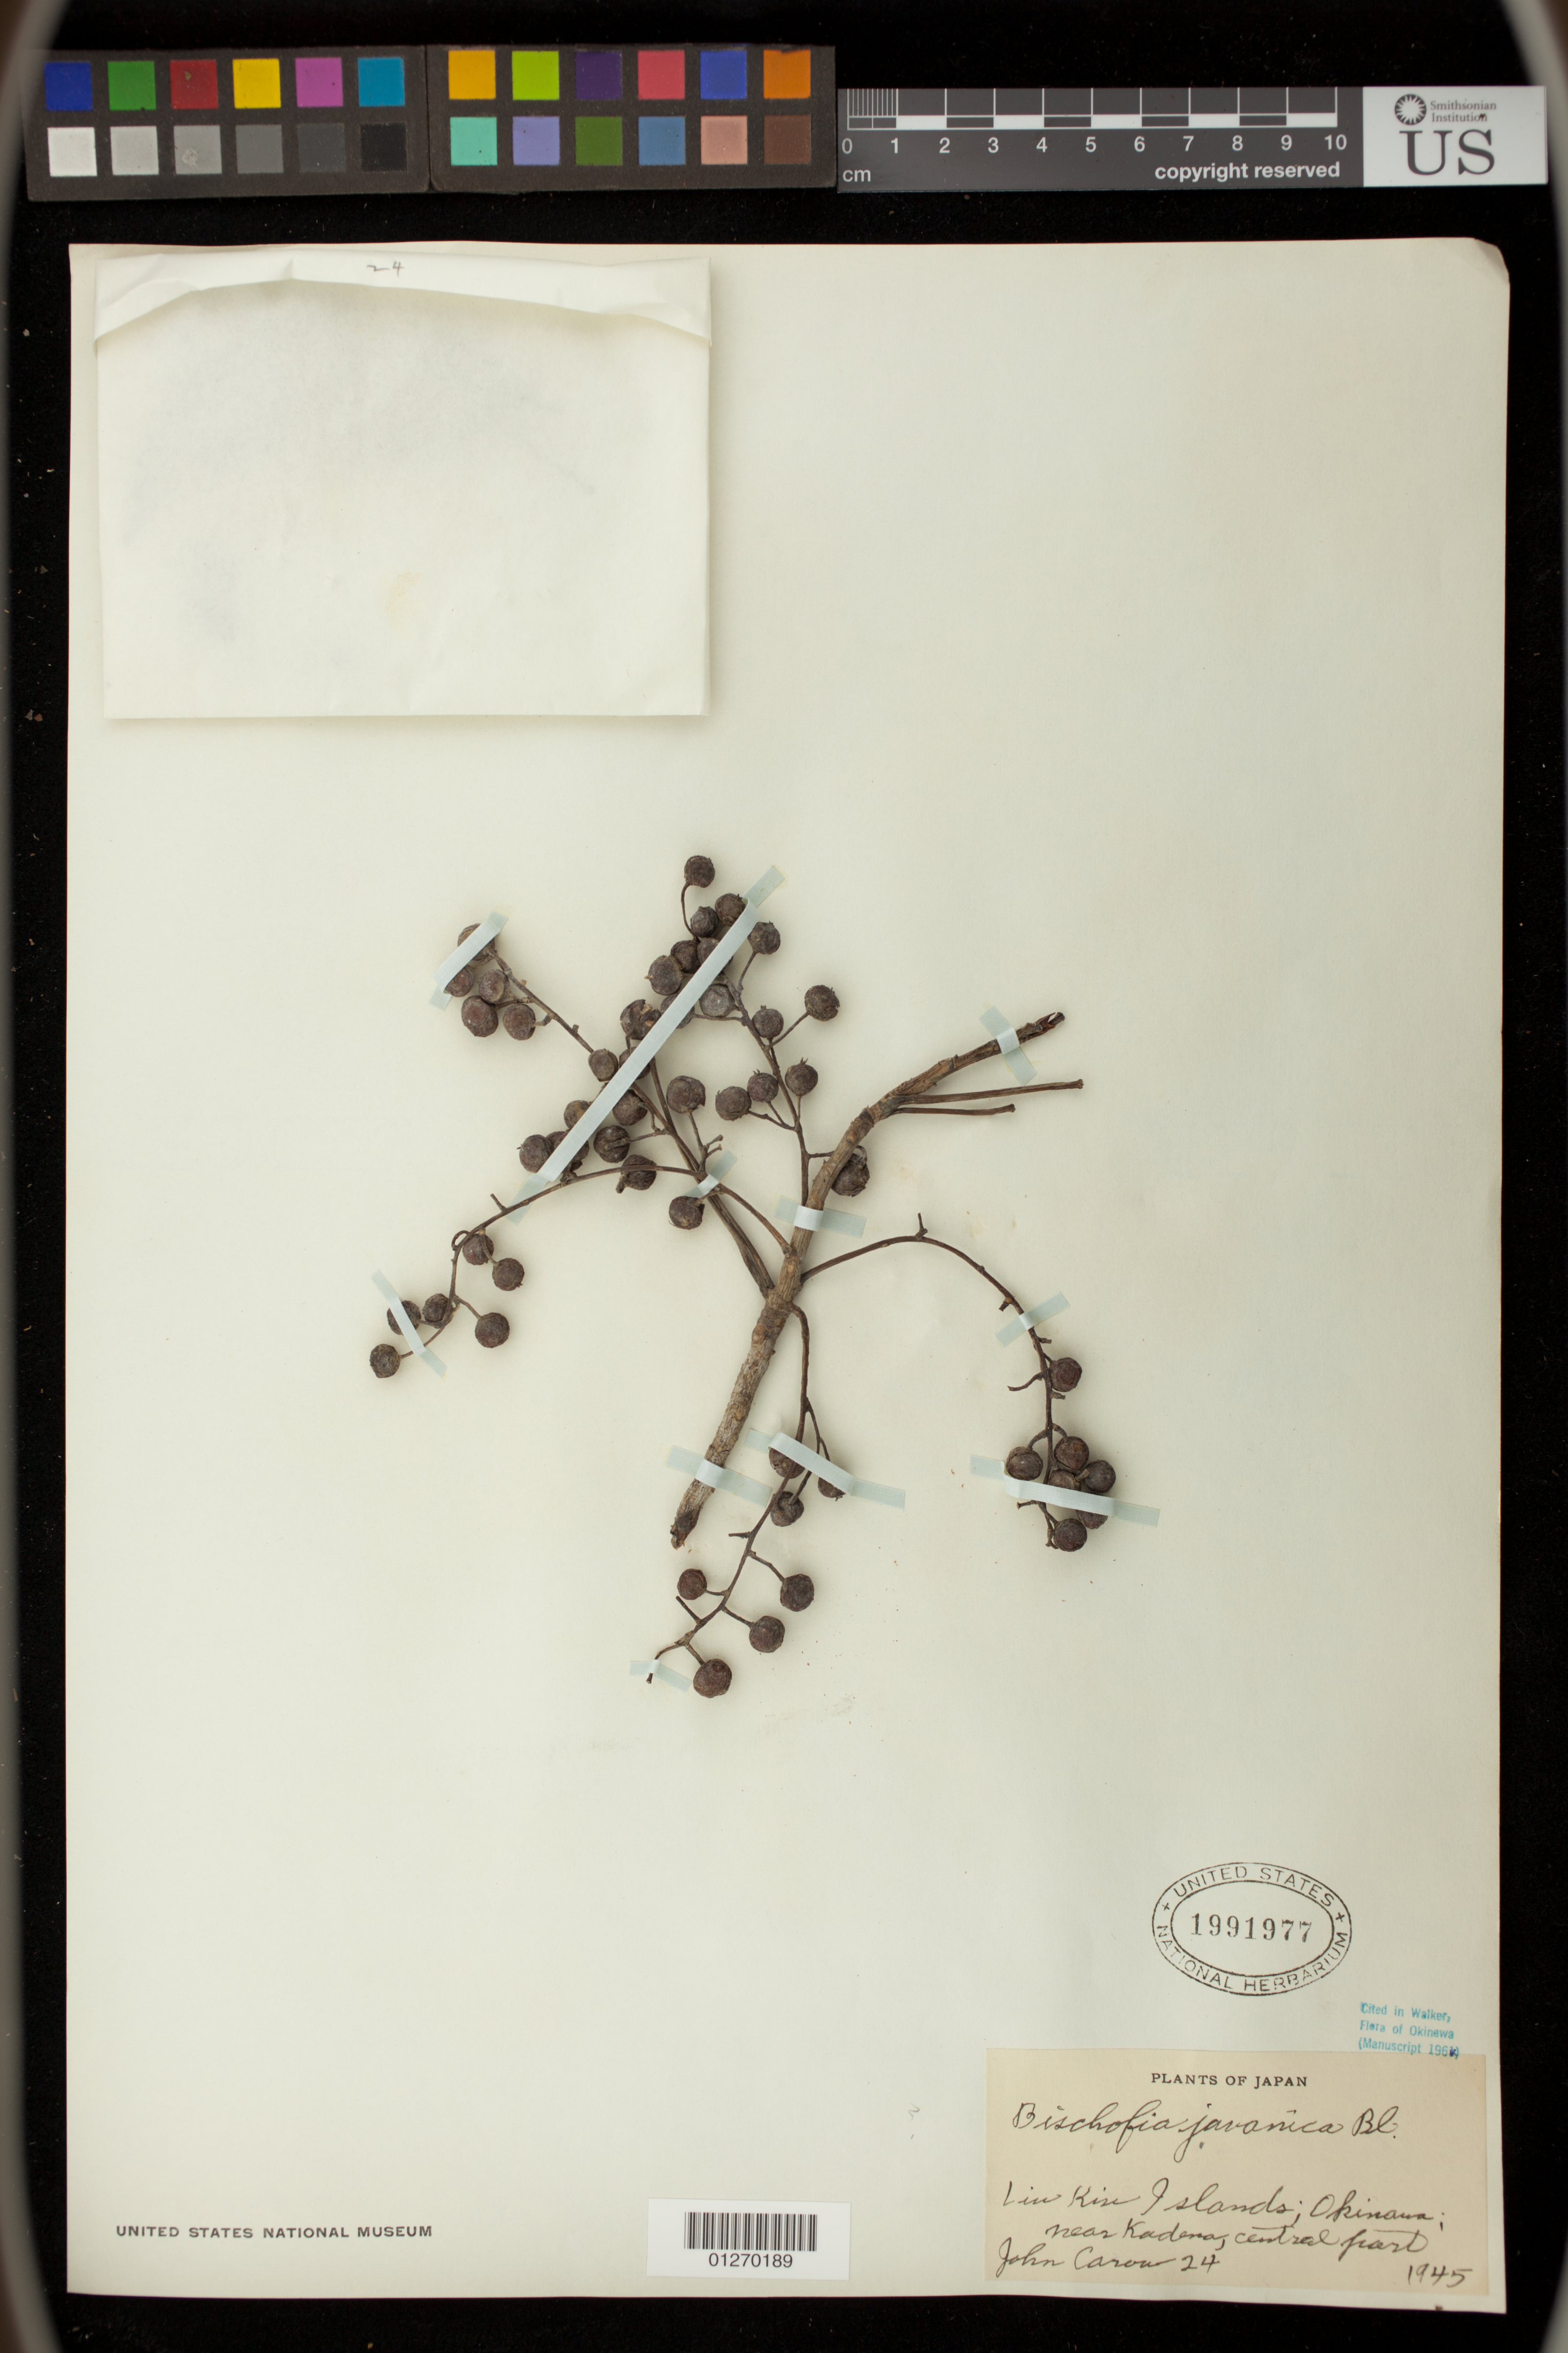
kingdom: Plantae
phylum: Tracheophyta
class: Magnoliopsida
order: Malpighiales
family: Phyllanthaceae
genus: Bischofia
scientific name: Bischofia javanica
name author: Blume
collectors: J. Carow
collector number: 24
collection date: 1945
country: Japan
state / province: Okinawa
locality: Near Kadena.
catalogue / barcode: US 1991977